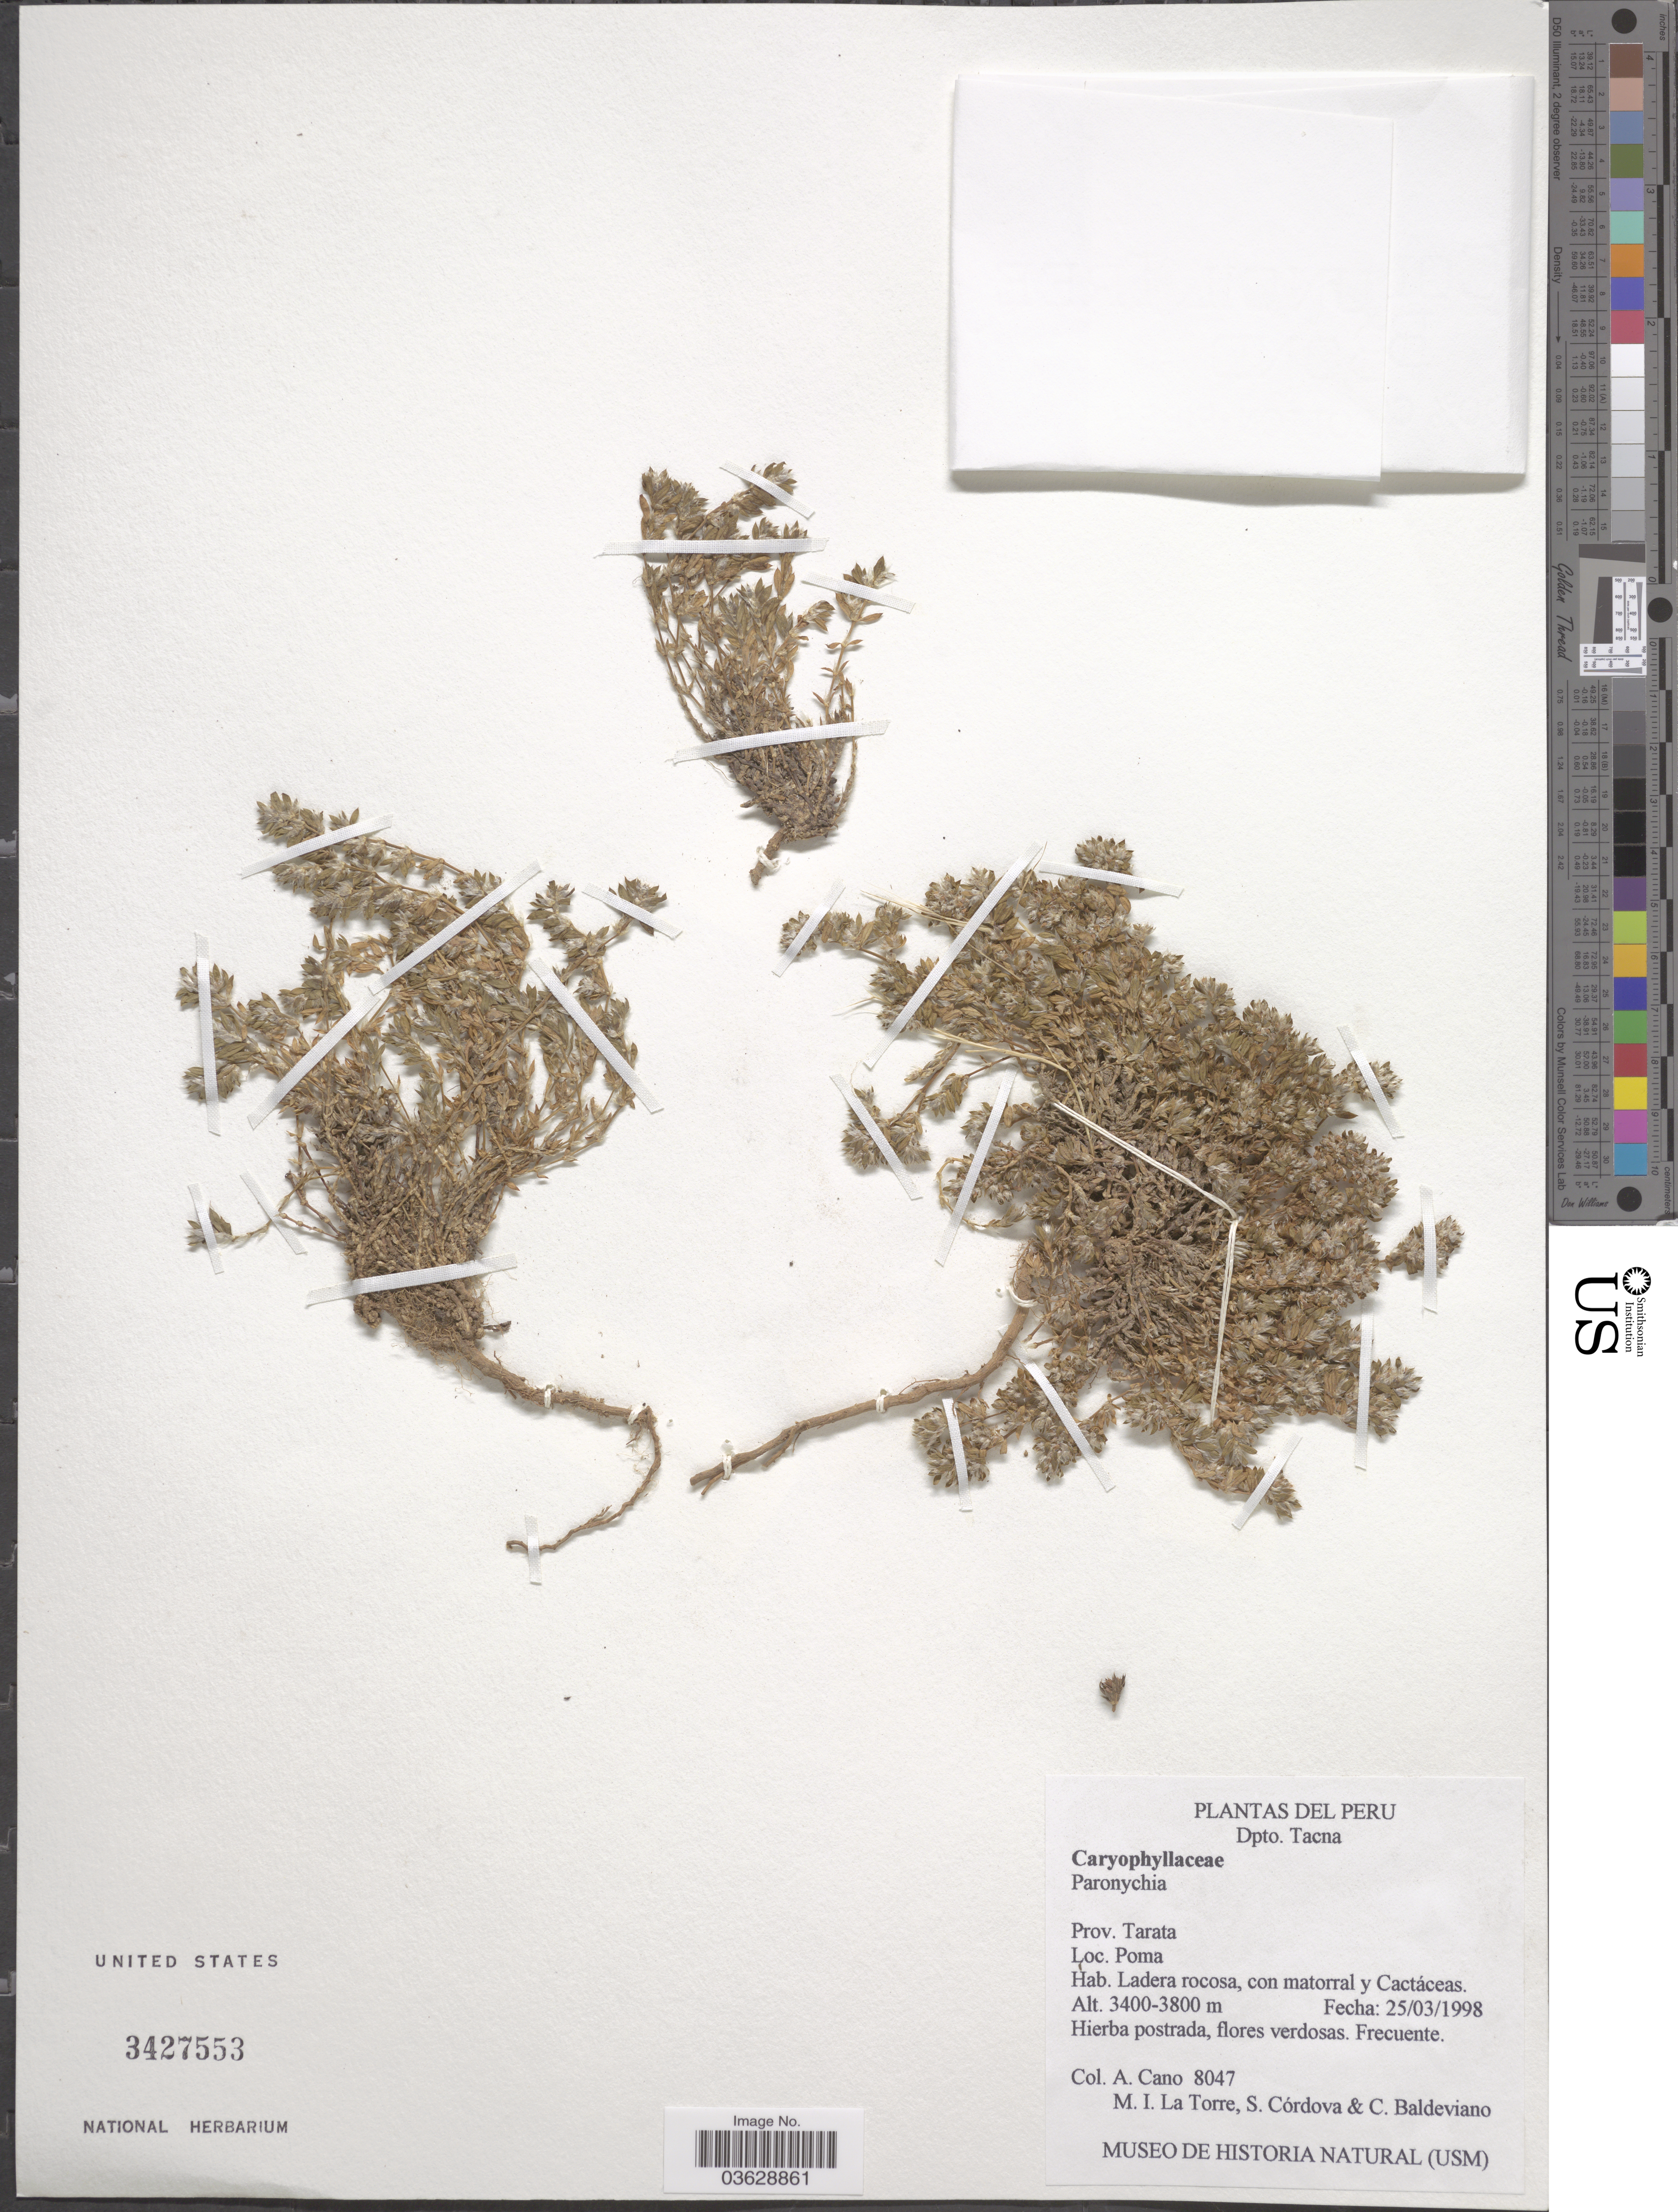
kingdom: Plantae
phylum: Tracheophyta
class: Magnoliopsida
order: Caryophyllales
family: Caryophyllaceae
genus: Paronychia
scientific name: Paronychia sp.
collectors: A. Cano, M. I. La Torre, S. Cordova & C. Baldeviano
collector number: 8047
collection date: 1998-03-25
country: Peru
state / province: Tacna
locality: Dpto. Tacna. Prov. Tarata. Poma.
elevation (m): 3400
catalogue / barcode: US 3427553